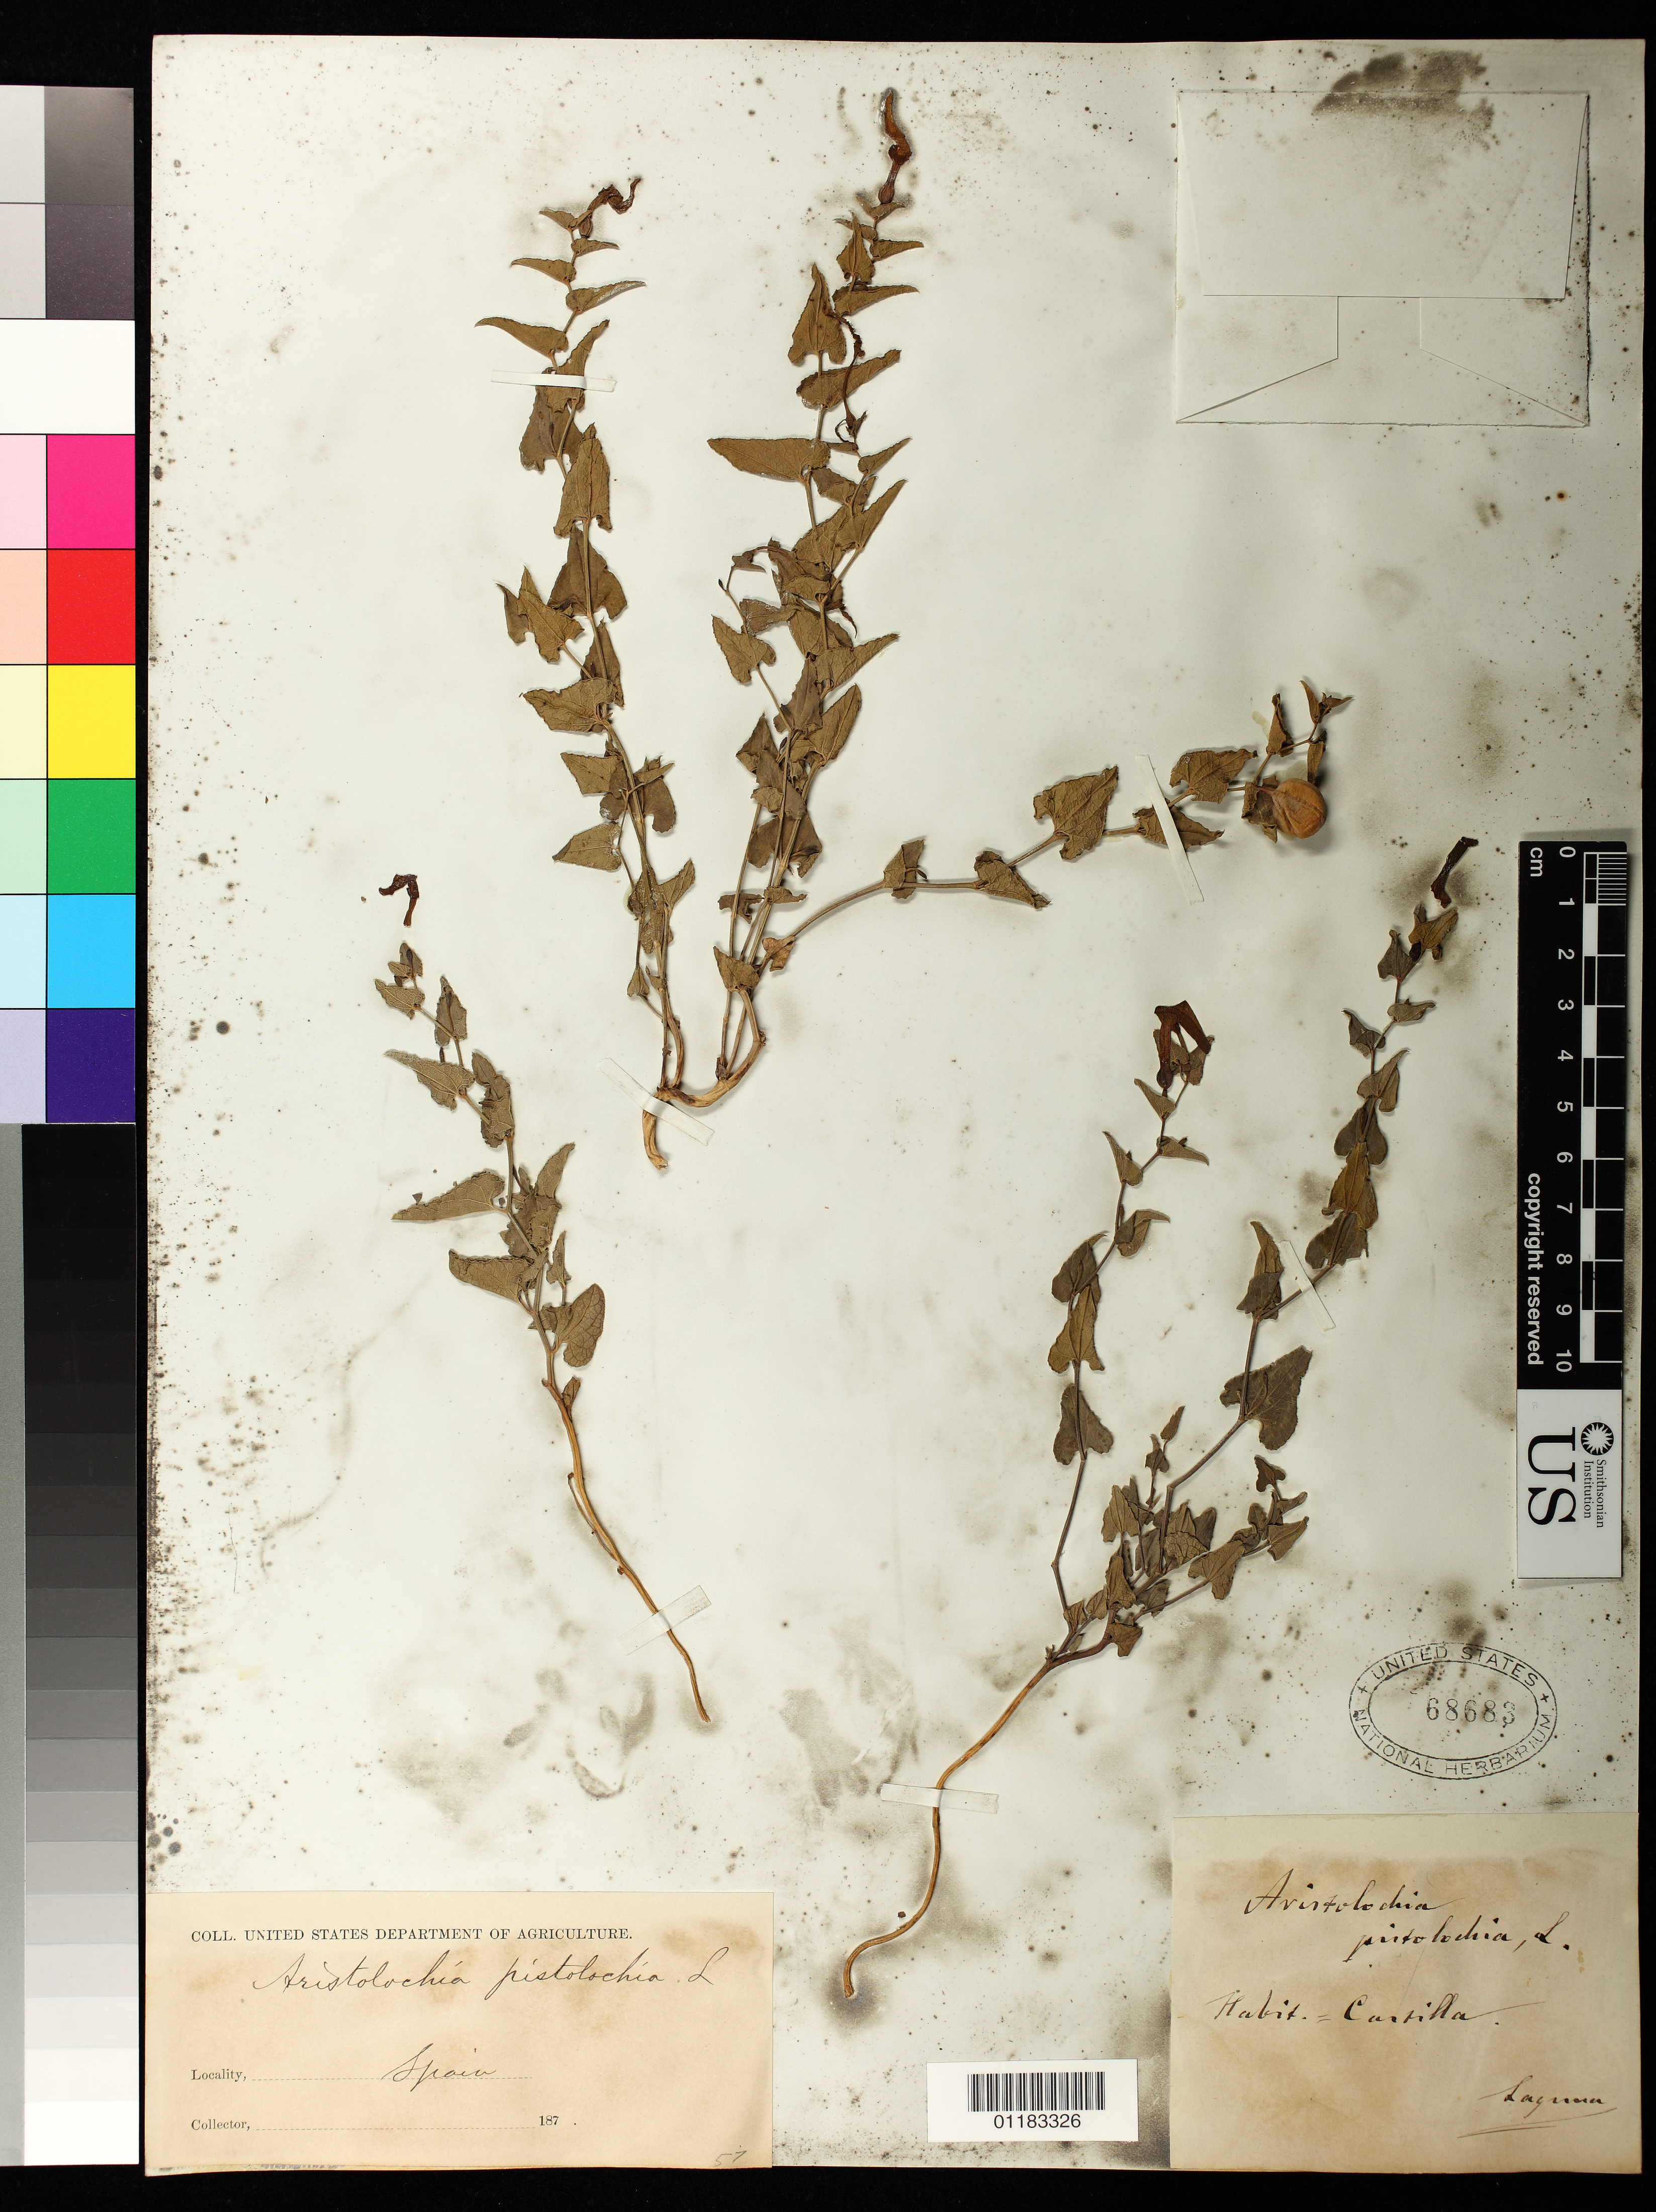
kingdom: Plantae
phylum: Tracheophyta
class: Magnoliopsida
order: Piperales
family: Aristolochiaceae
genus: Aristolochia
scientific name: Aristolochia pistolochia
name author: L.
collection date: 1870/1879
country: Spain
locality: Castilla, Laguna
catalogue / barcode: US 68683